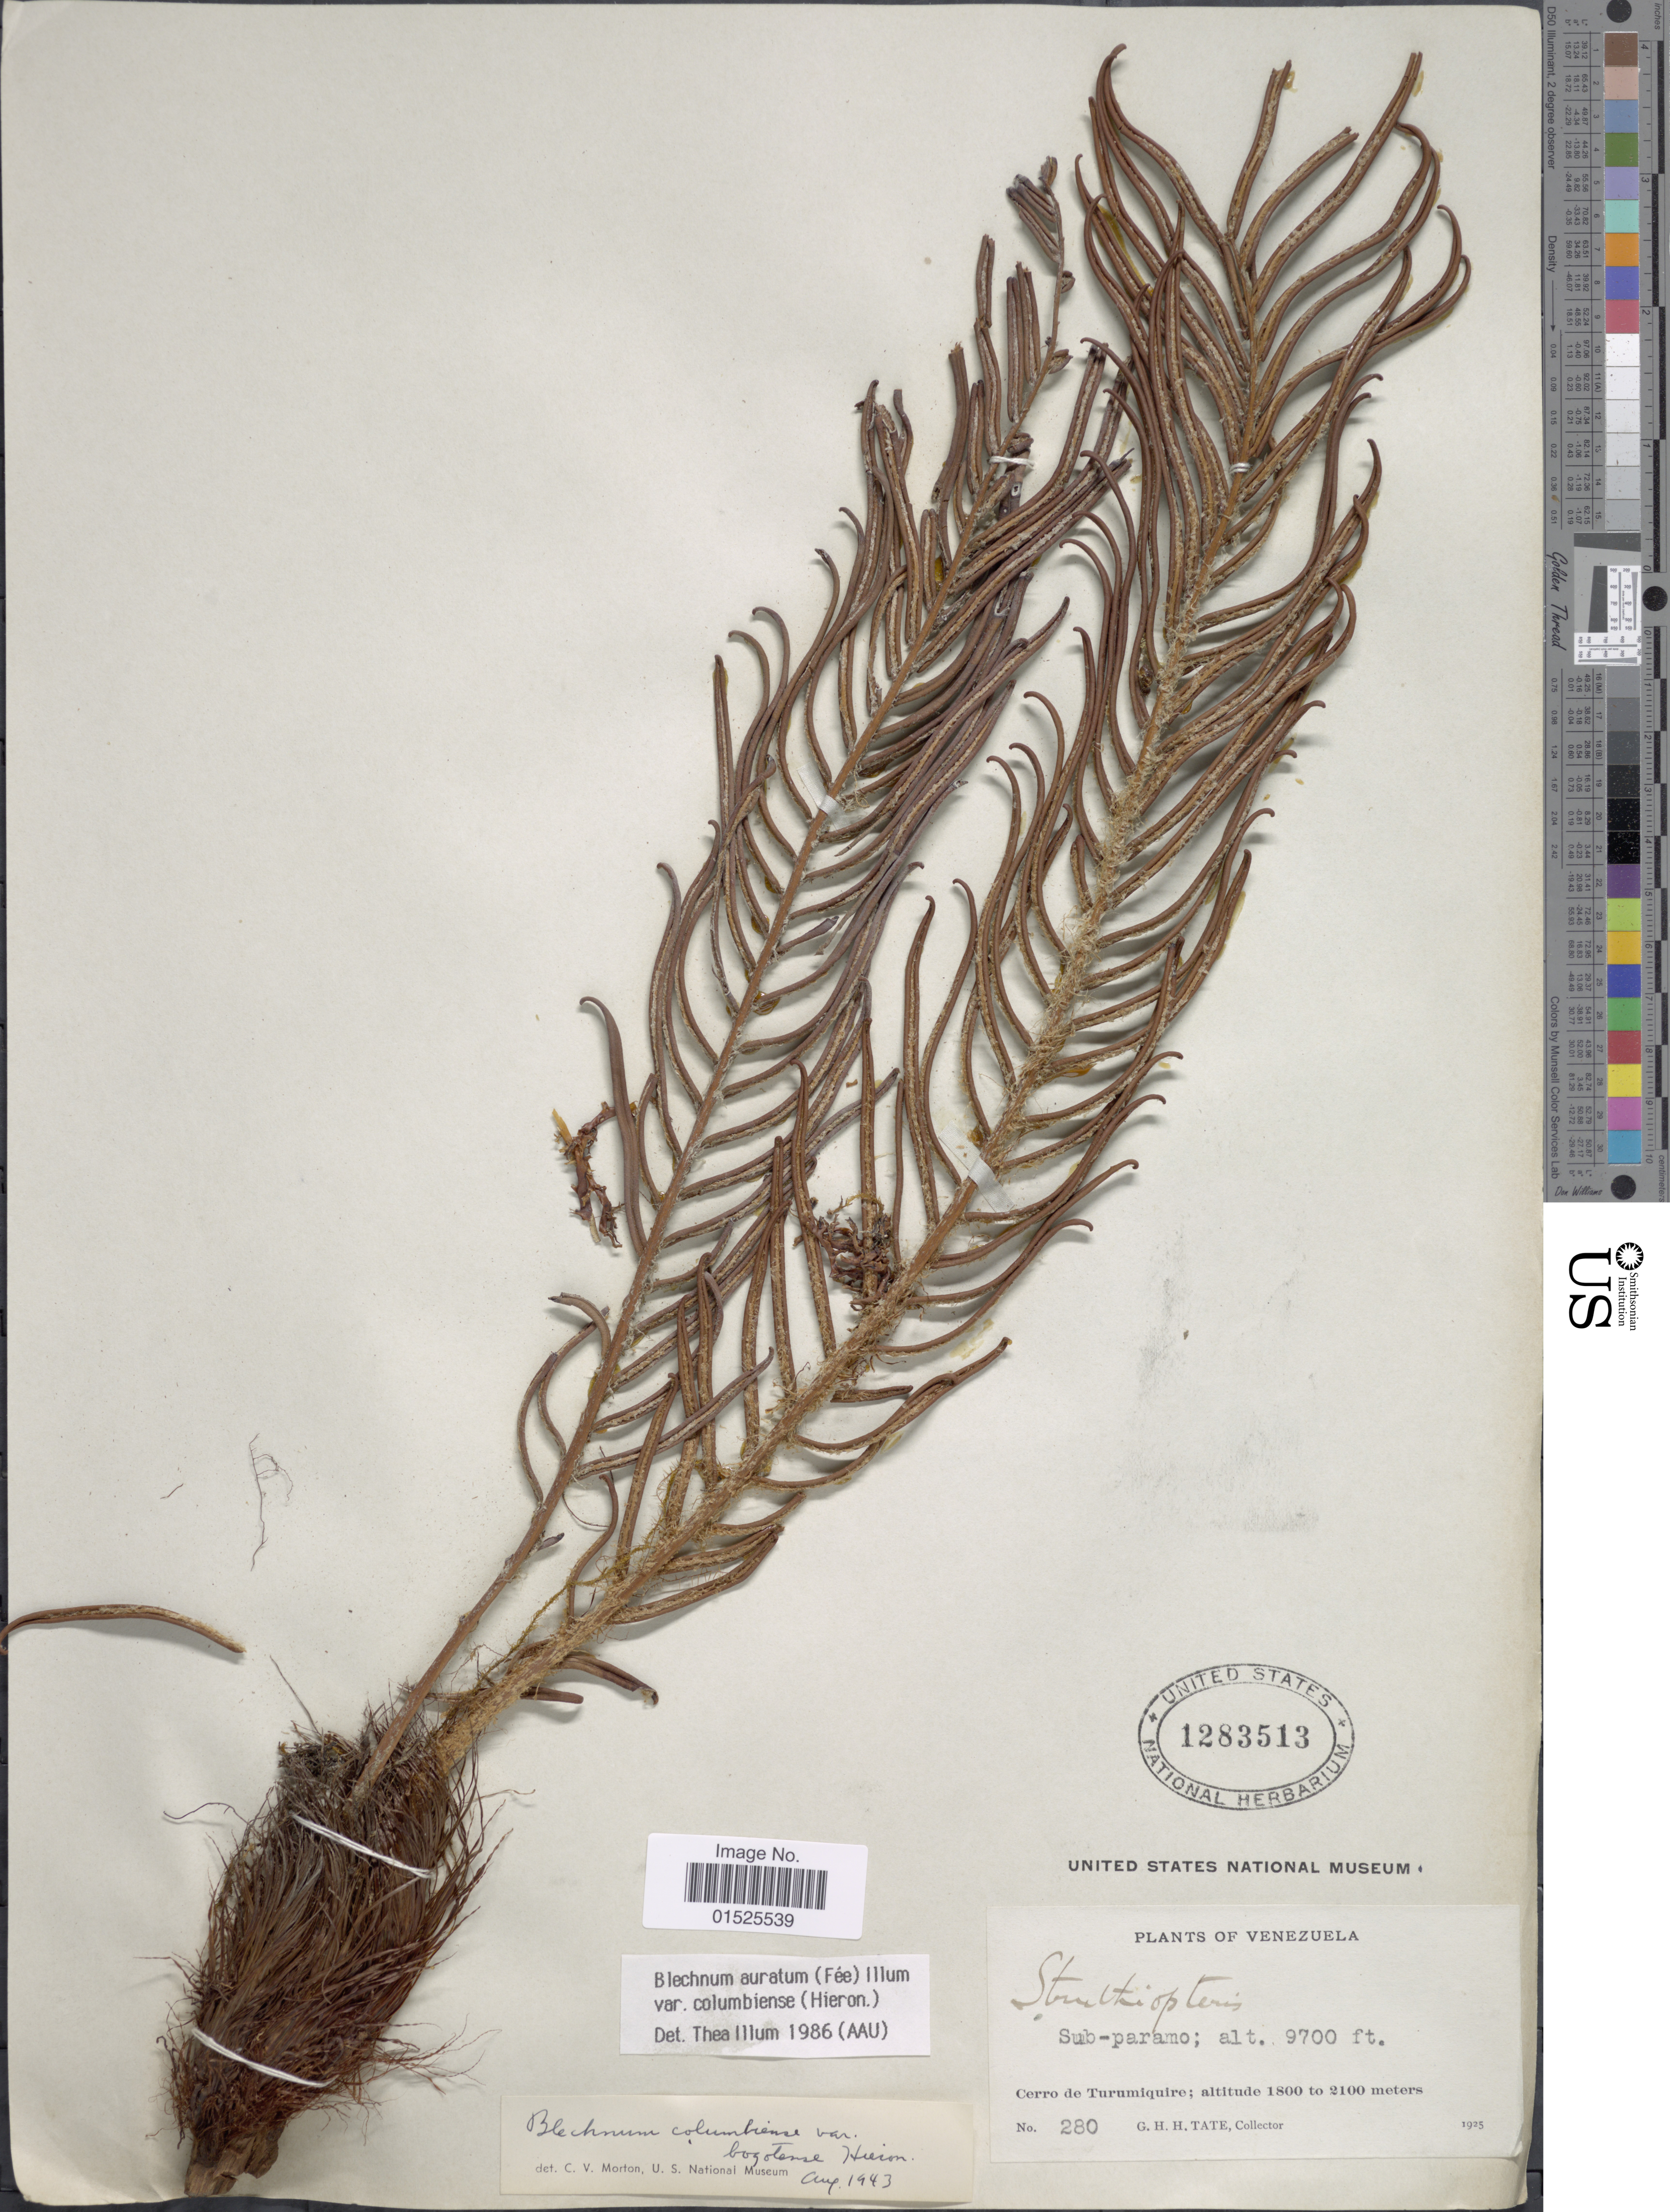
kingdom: Plantae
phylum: Tracheophyta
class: Polypodiopsida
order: Polypodiales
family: Blechnaceae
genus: Blechnum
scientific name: Blechnum columbiense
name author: Hieron.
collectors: G. H. H.Tate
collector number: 280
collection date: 1925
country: Venezuela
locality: Sub-paramo. Cerro de Turumiquire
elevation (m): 2957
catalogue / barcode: US 1283513